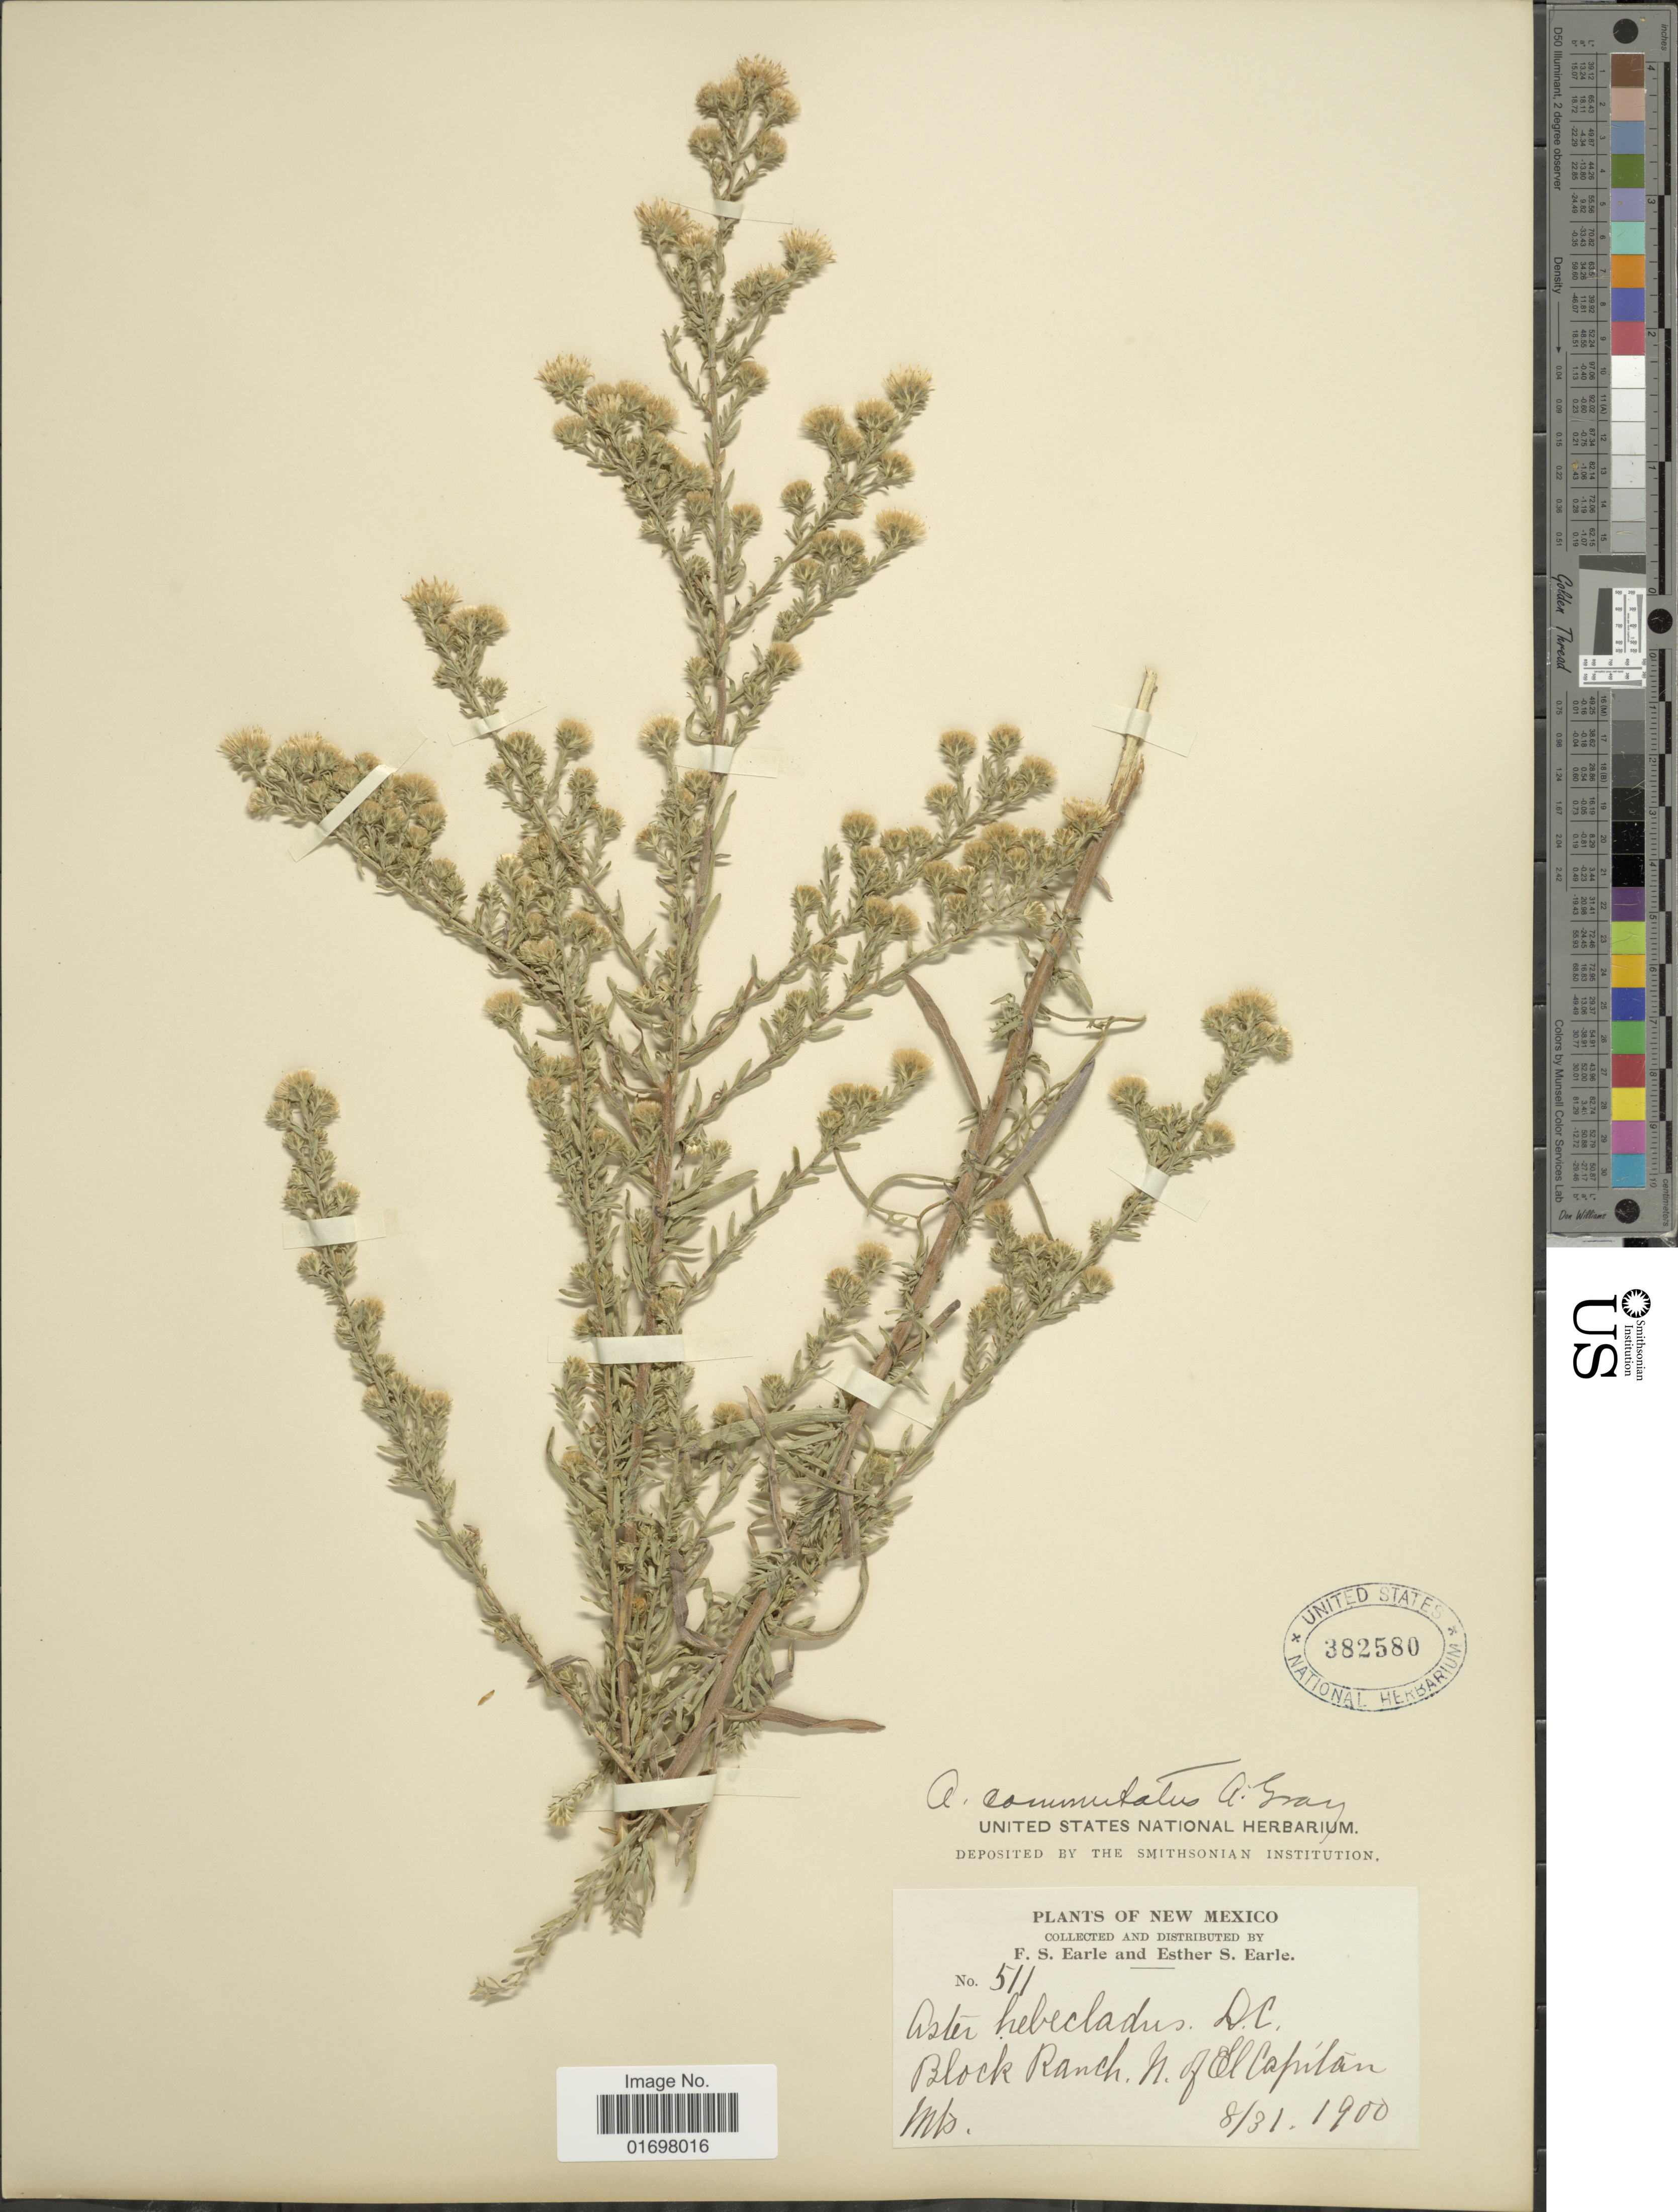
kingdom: Plantae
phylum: Tracheophyta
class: Magnoliopsida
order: Asterales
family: Asteraceae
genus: Symphyotrichum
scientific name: Symphyotrichum falcatum var. commutatum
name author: (Torr. & A. Gray) G.L. Nesom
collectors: F. S. Earle & E. S. Earle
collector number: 511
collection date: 1900-08-31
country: United States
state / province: New Mexico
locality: New Mexico, Block Ranch, N. of El Capilan Mts.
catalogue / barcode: US 382580